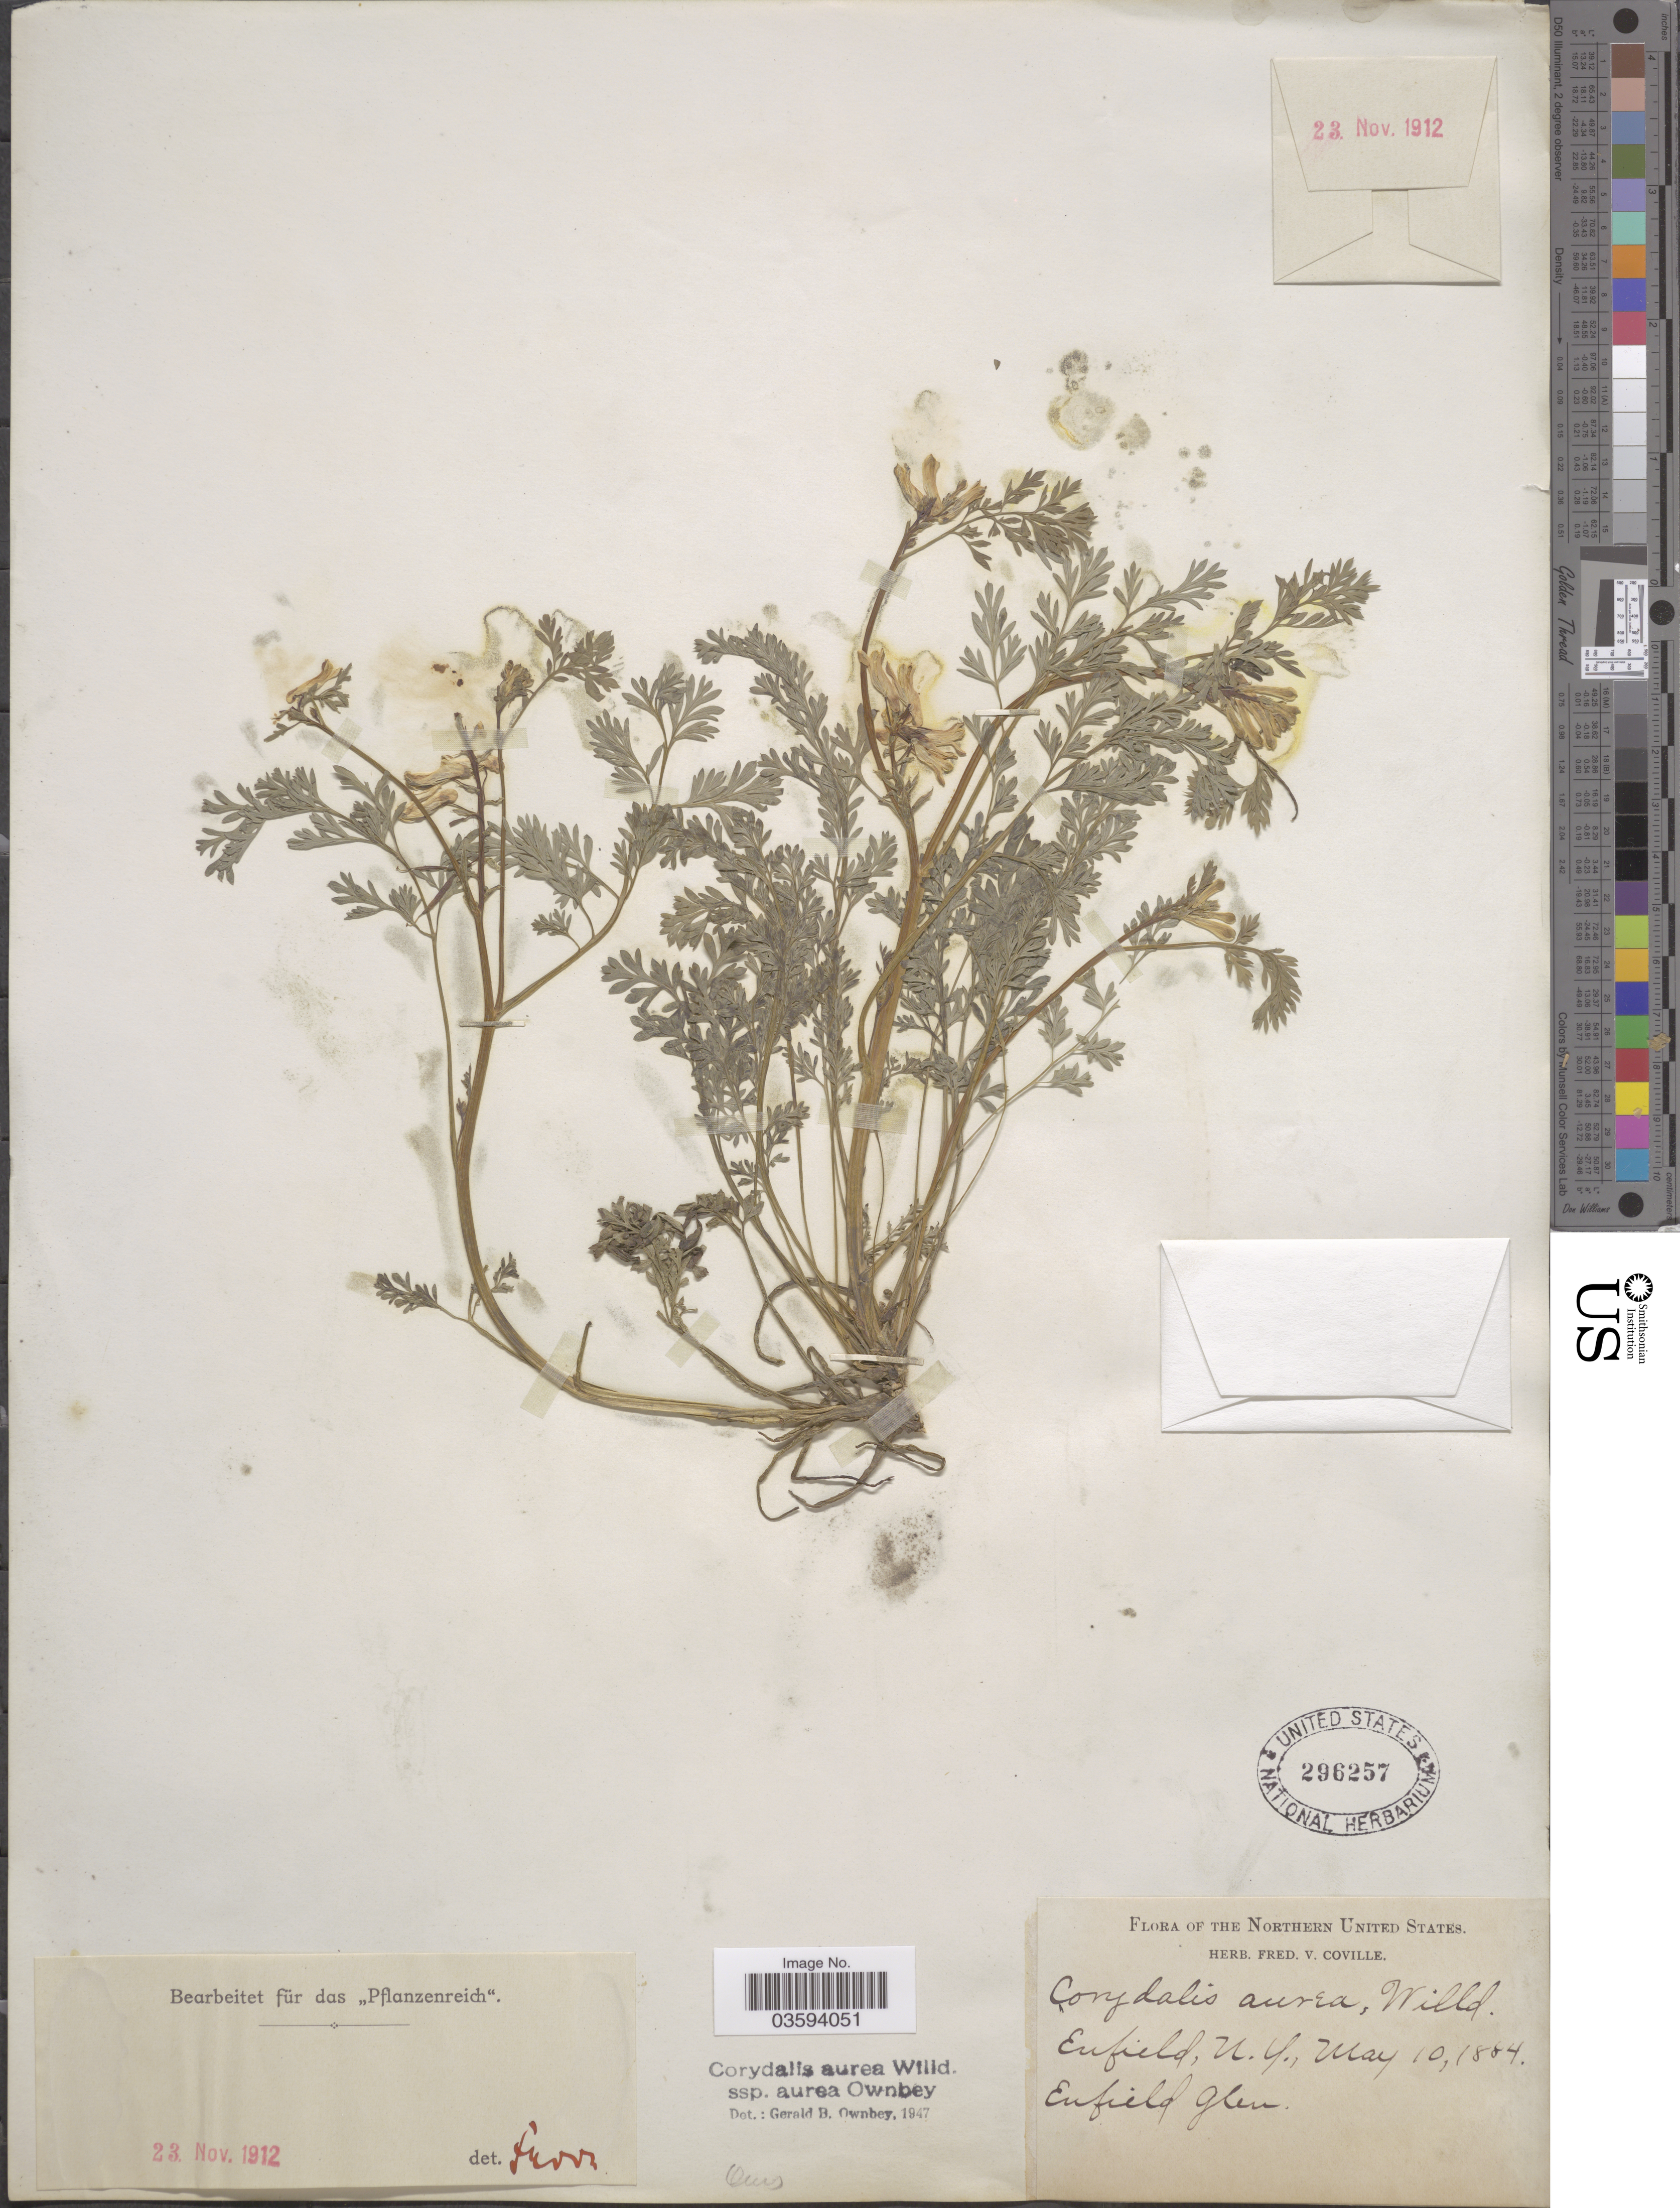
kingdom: Plantae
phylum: Tracheophyta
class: Magnoliopsida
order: Ranunculales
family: Papaveraceae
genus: Corydalis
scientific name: Corydalis aurea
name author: Willd.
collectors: ex herb. F. V. Coville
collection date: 1884-05-10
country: United States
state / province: New York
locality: The Northern United States. Enfield, Enfield Glen.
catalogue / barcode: US 296257